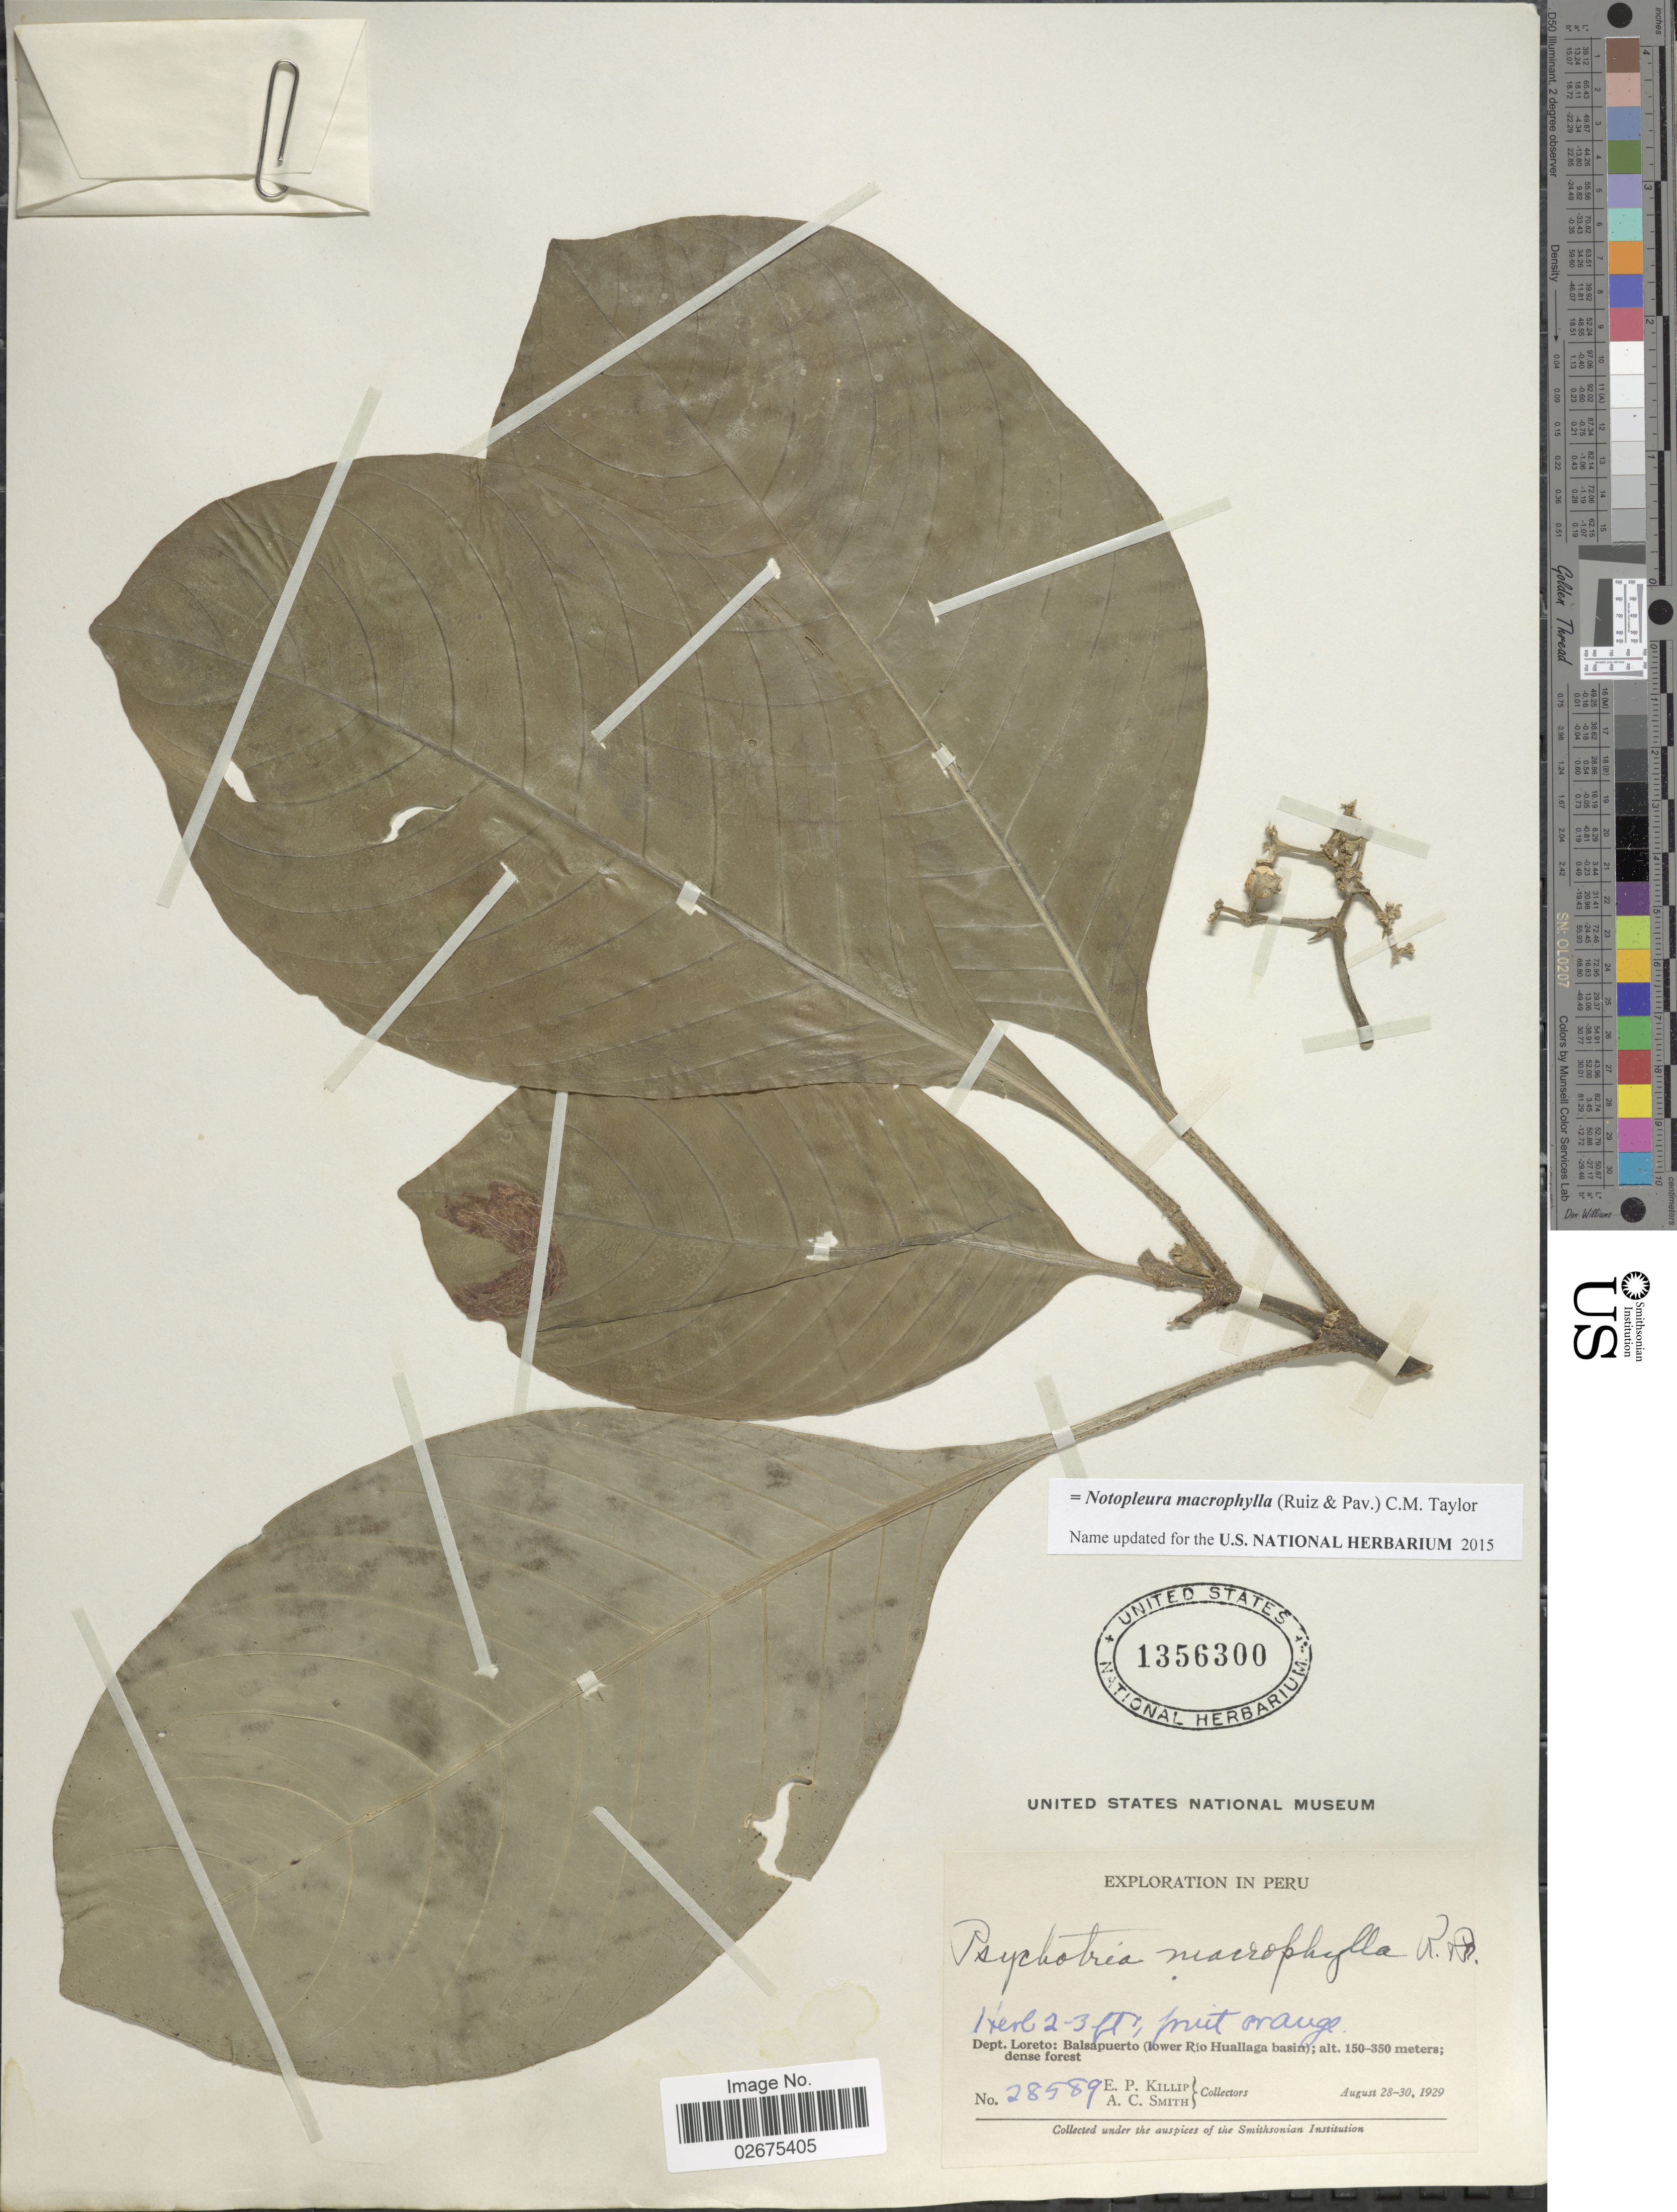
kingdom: Plantae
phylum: Tracheophyta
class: Magnoliopsida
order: Gentianales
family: Rubiaceae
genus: Notopleura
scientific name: Notopleura macrophylla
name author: (Ruiz & Pav.) C.M. Taylor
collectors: E. P. Killip & A. C. Smith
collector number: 28589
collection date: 1929-08-28/1929-08-30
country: Peru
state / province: Loreto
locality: Balsapuerto (lower Rio Huallaga basin)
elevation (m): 150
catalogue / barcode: US 1356300